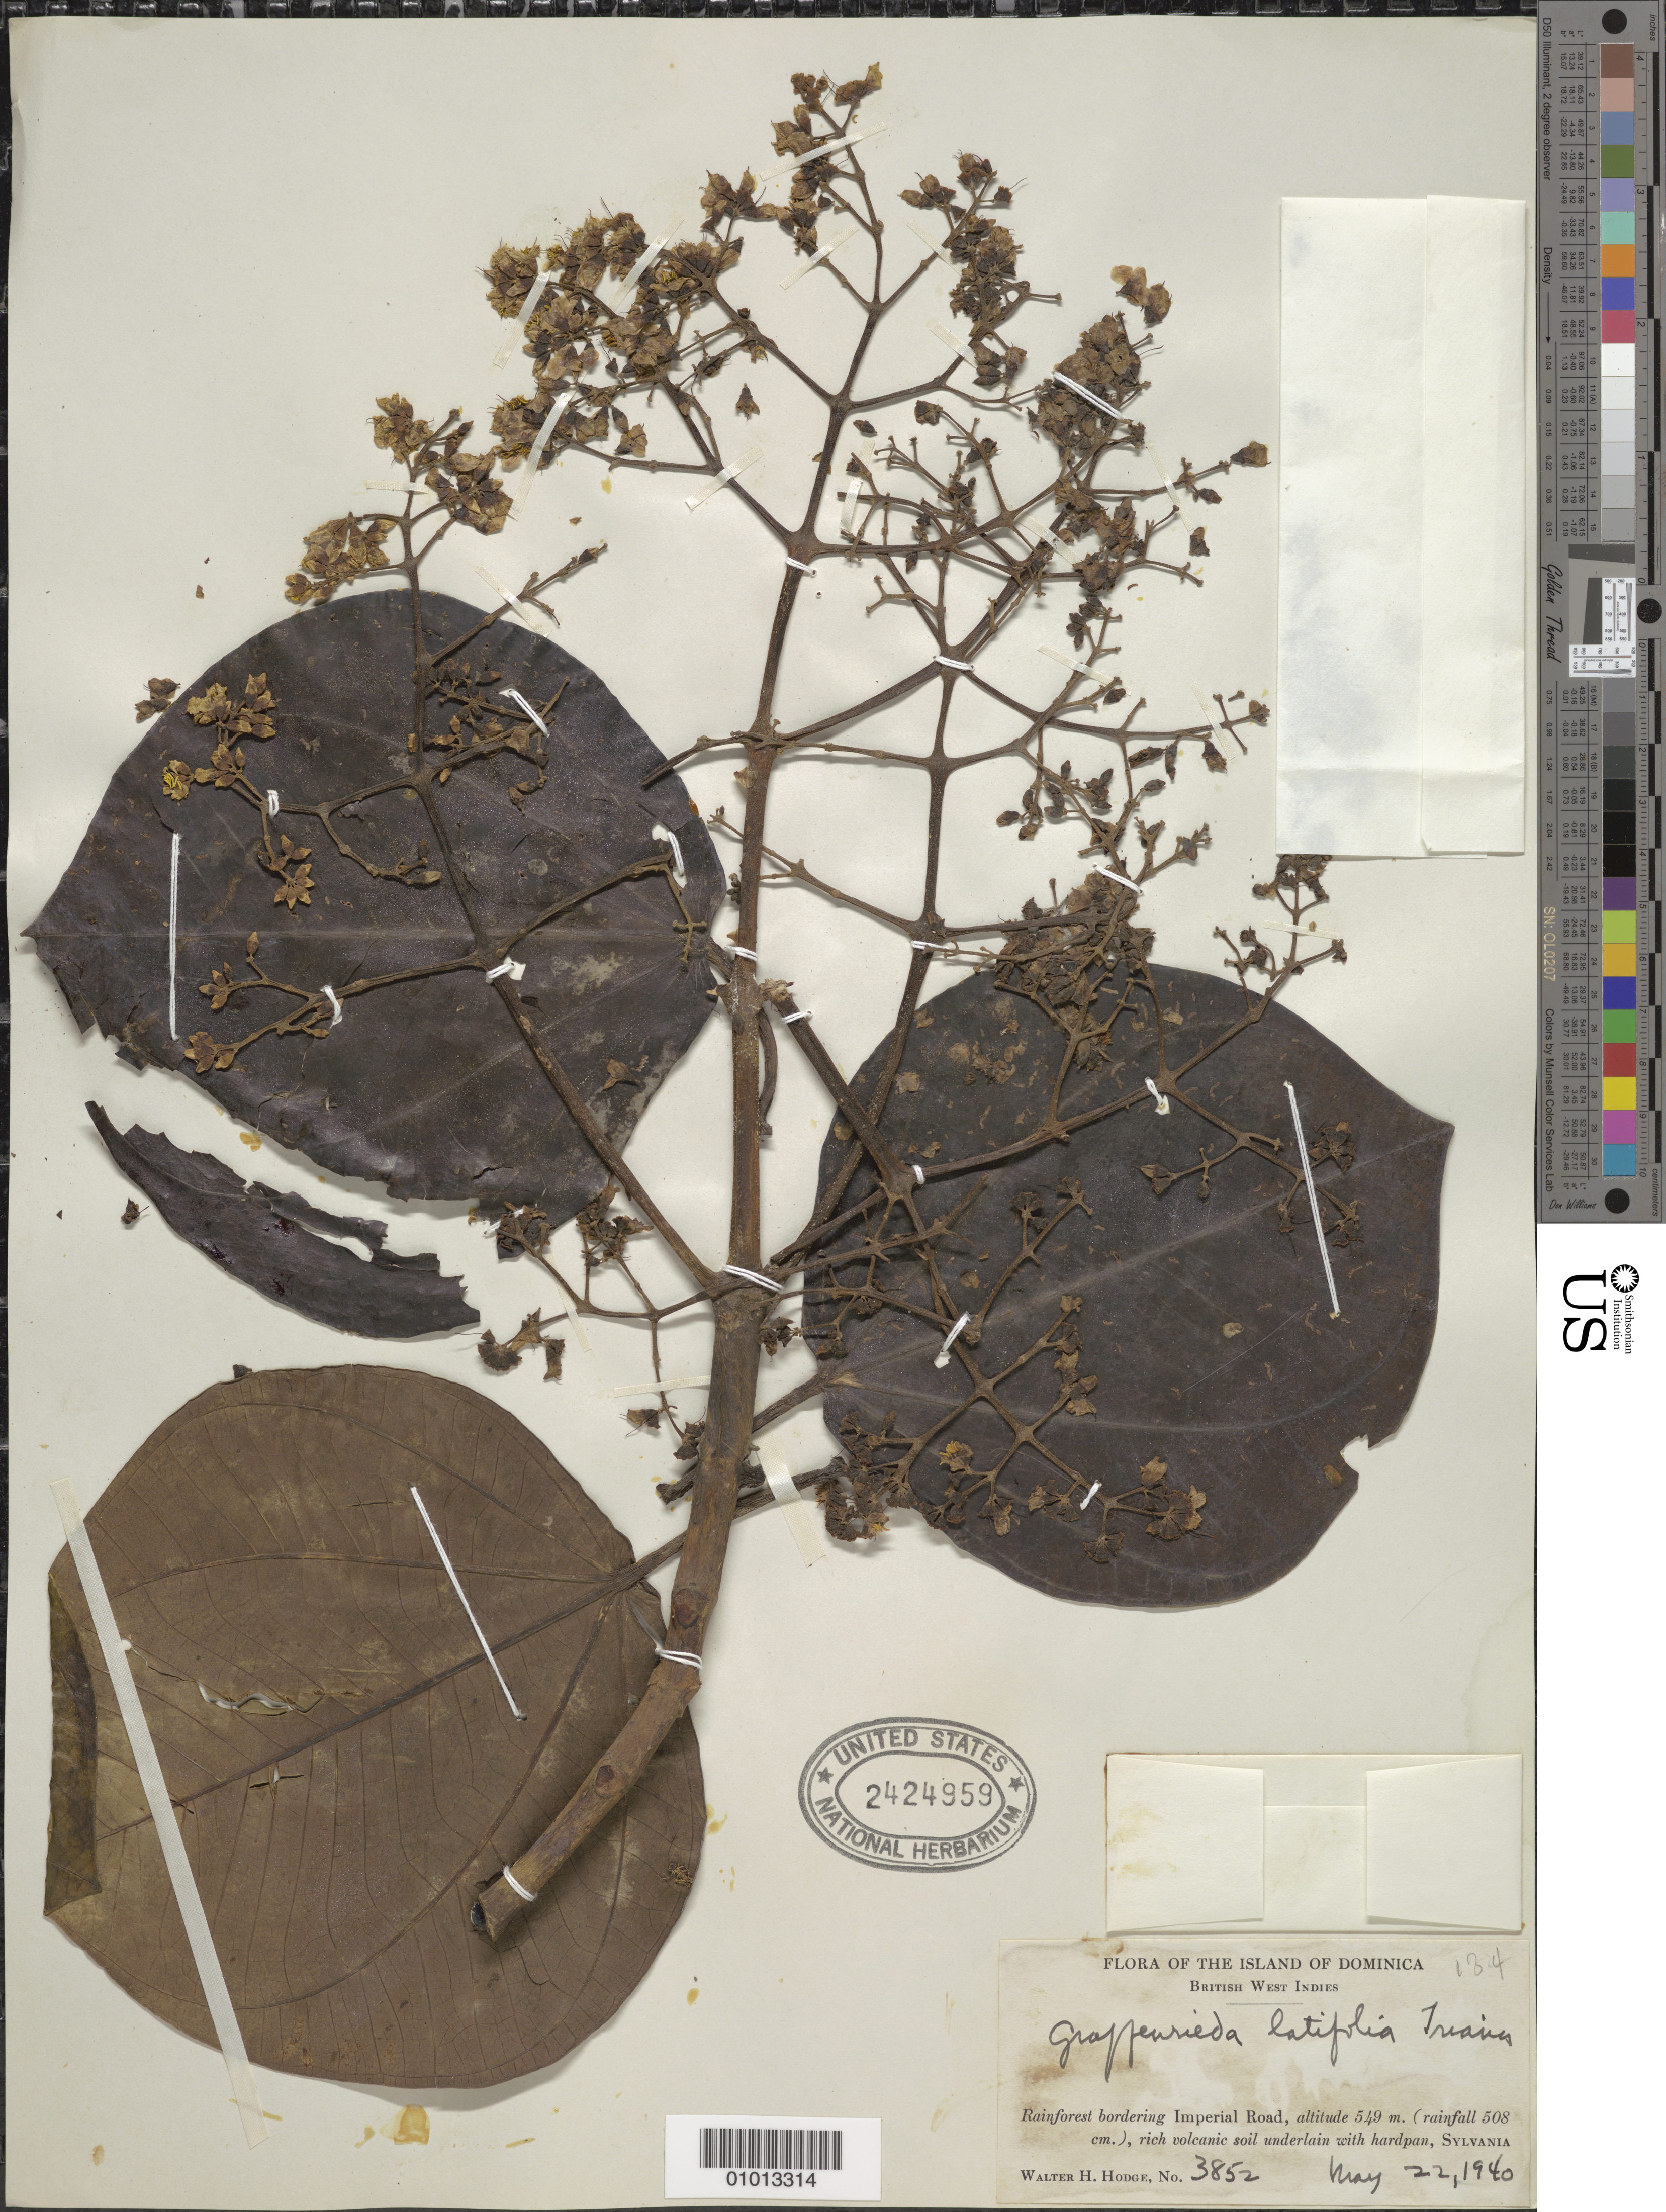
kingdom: Plantae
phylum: Tracheophyta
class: Magnoliopsida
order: Myrtales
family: Melastomataceae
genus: Graffenrieda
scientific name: Graffenrieda latifolia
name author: (Naudin) Triana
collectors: W. Hodge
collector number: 3852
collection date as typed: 22 May 1940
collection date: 1940-05-22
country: Dominica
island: Dominica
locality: Imperial Road, Sylvania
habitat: Rainforest bordering road (rainfall 508 cm), rich volcanic soil underlain with hardpan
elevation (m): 549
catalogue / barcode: US 2424959